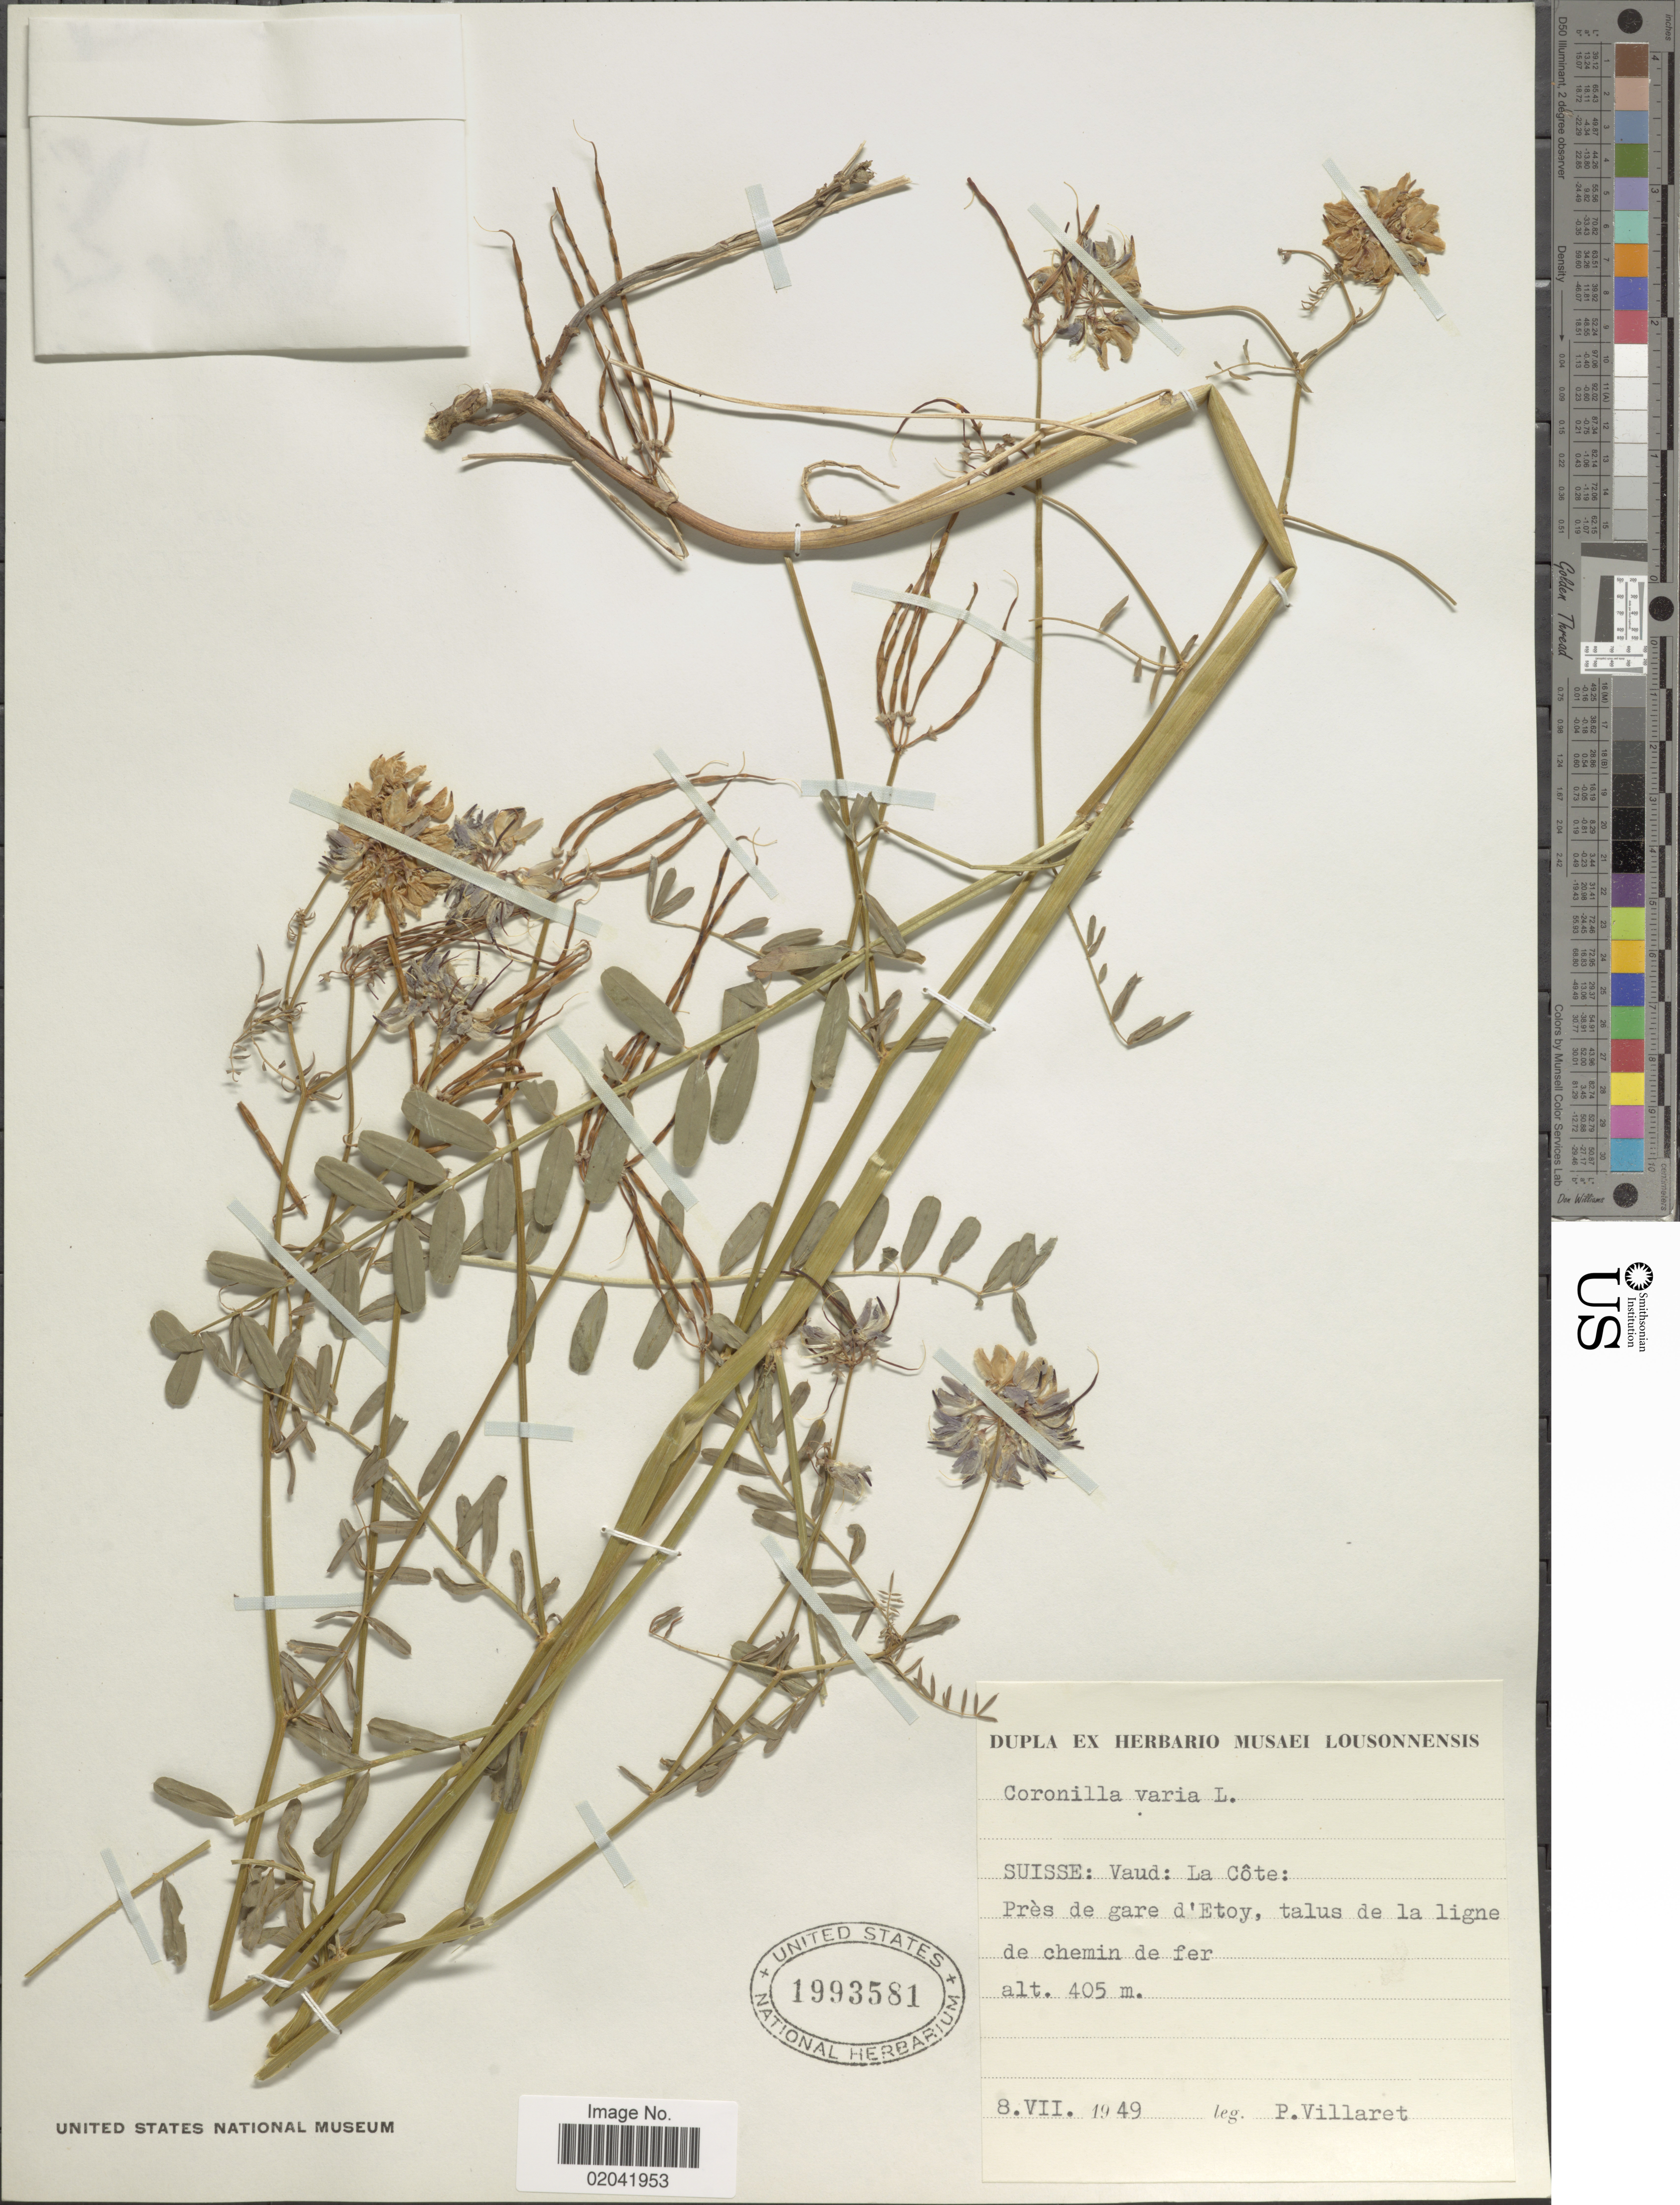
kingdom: Plantae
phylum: Tracheophyta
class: Magnoliopsida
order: Fabales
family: Fabaceae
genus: Coronilla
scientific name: Coronilla varia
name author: L.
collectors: P. Villaret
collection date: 1949-07-08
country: Switzerland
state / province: Vaud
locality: Suisse: La Côte: Près de gare d'Etoy, talus de la ligen de chemin de fer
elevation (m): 405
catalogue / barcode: US 1993581